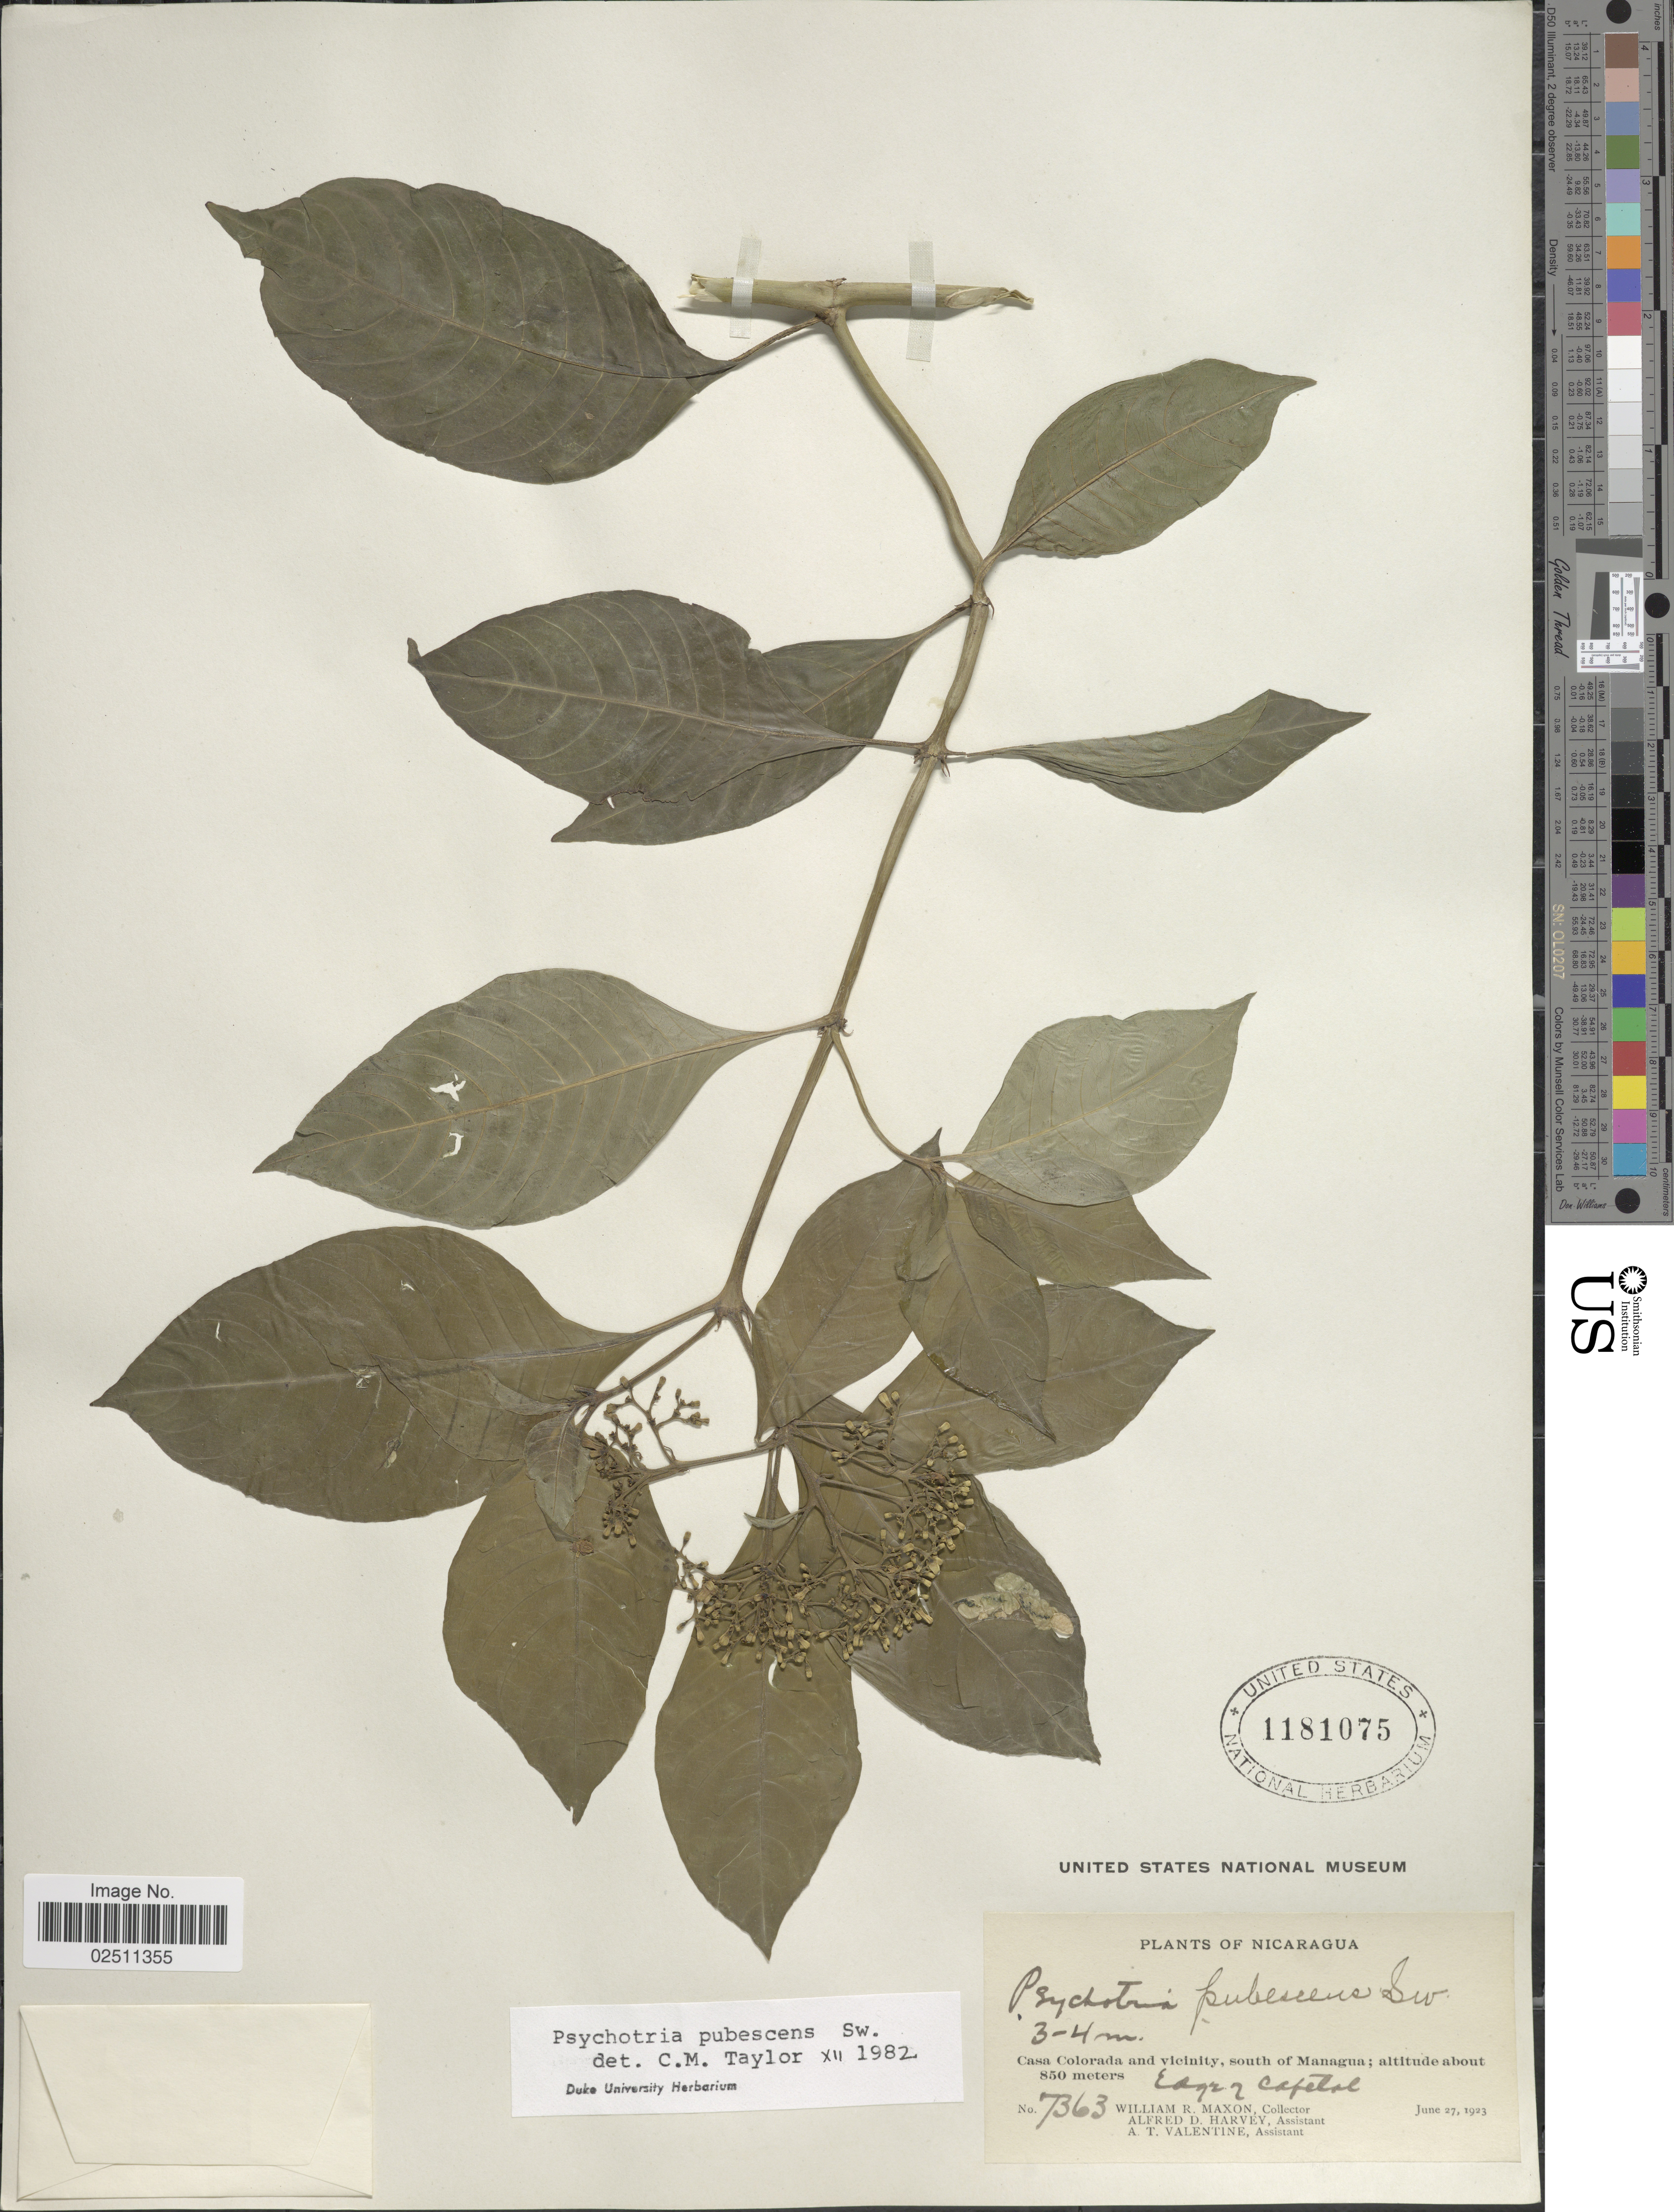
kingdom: Plantae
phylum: Tracheophyta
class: Magnoliopsida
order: Gentianales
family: Rubiaceae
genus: Psychotria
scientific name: Psychotria pubescens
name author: Sw.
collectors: W. R. Maxon, A. D. Harvey & A. Valentine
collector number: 7363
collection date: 1923-06-27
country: Nicaragua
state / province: Managua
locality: Casa Colorada and vicinity, south of Managua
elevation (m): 850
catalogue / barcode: US 1181075